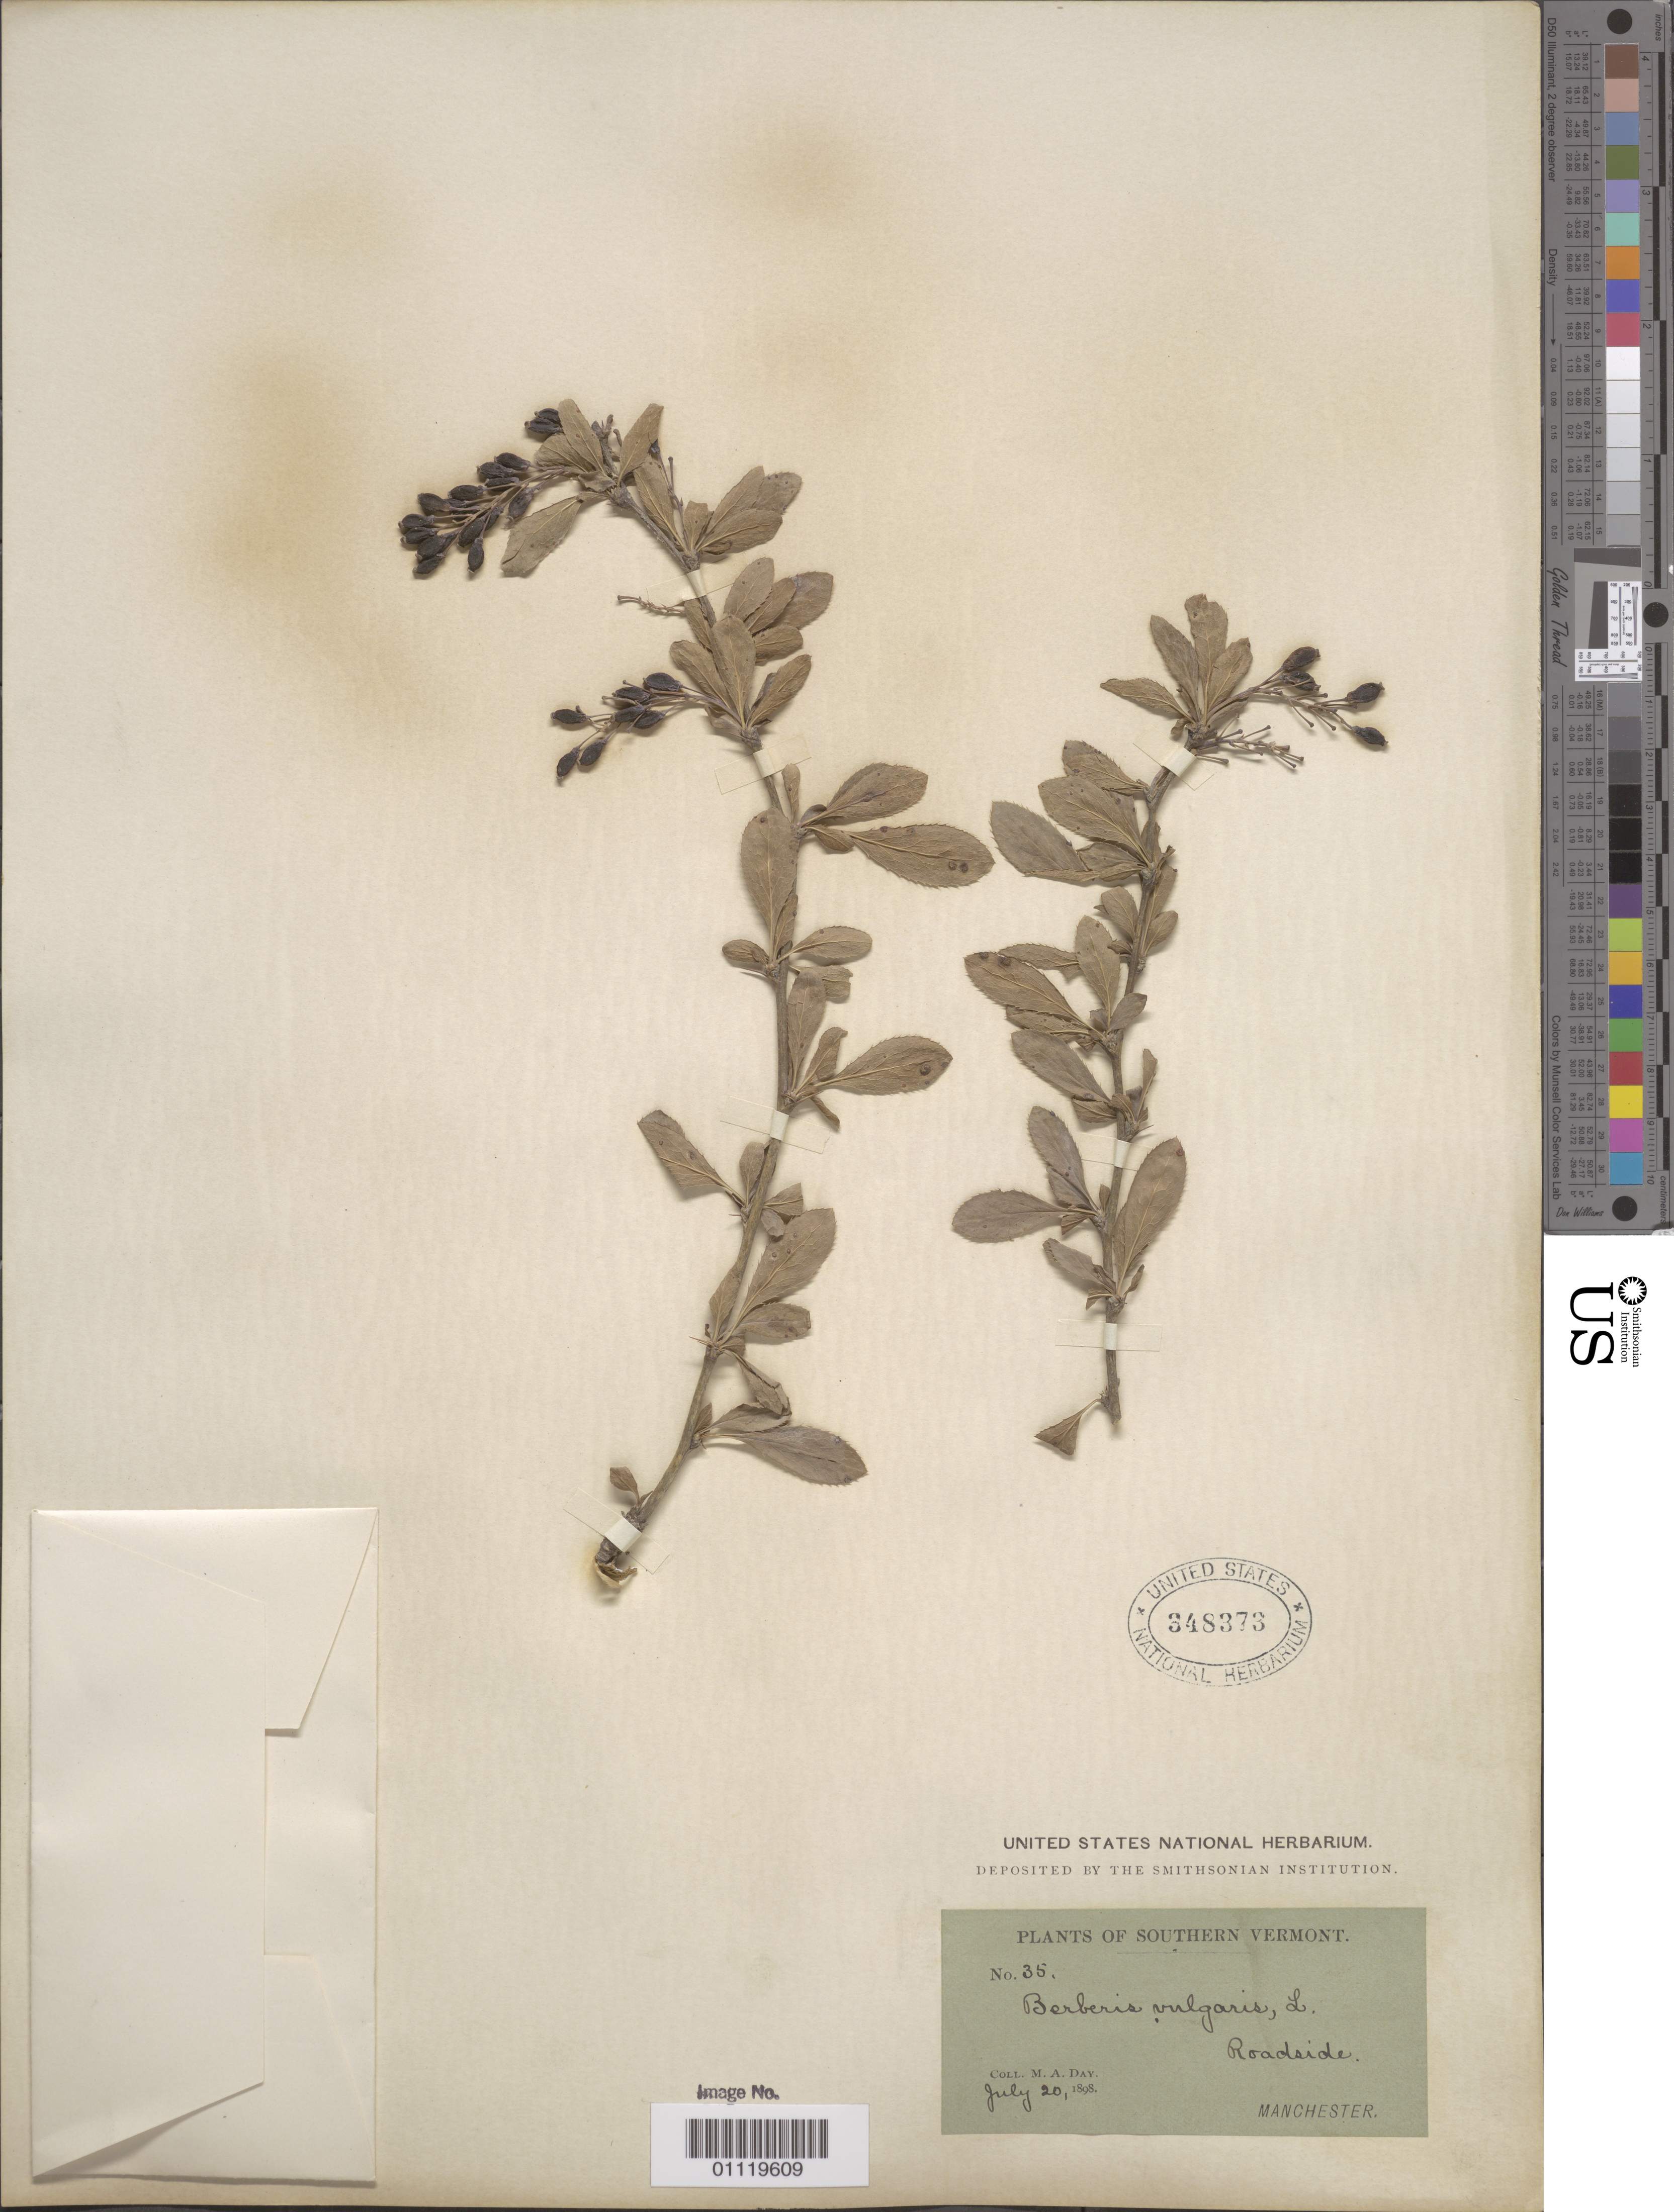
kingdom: Plantae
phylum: Tracheophyta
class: Magnoliopsida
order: Ranunculales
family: Berberidaceae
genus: Berberis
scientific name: Berberis vulgaris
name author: L.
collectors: M. Day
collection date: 1898-07-20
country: United States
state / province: Vermont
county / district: Bennington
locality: Southern Vermont, Manchester town, roadside.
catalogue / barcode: US 348373